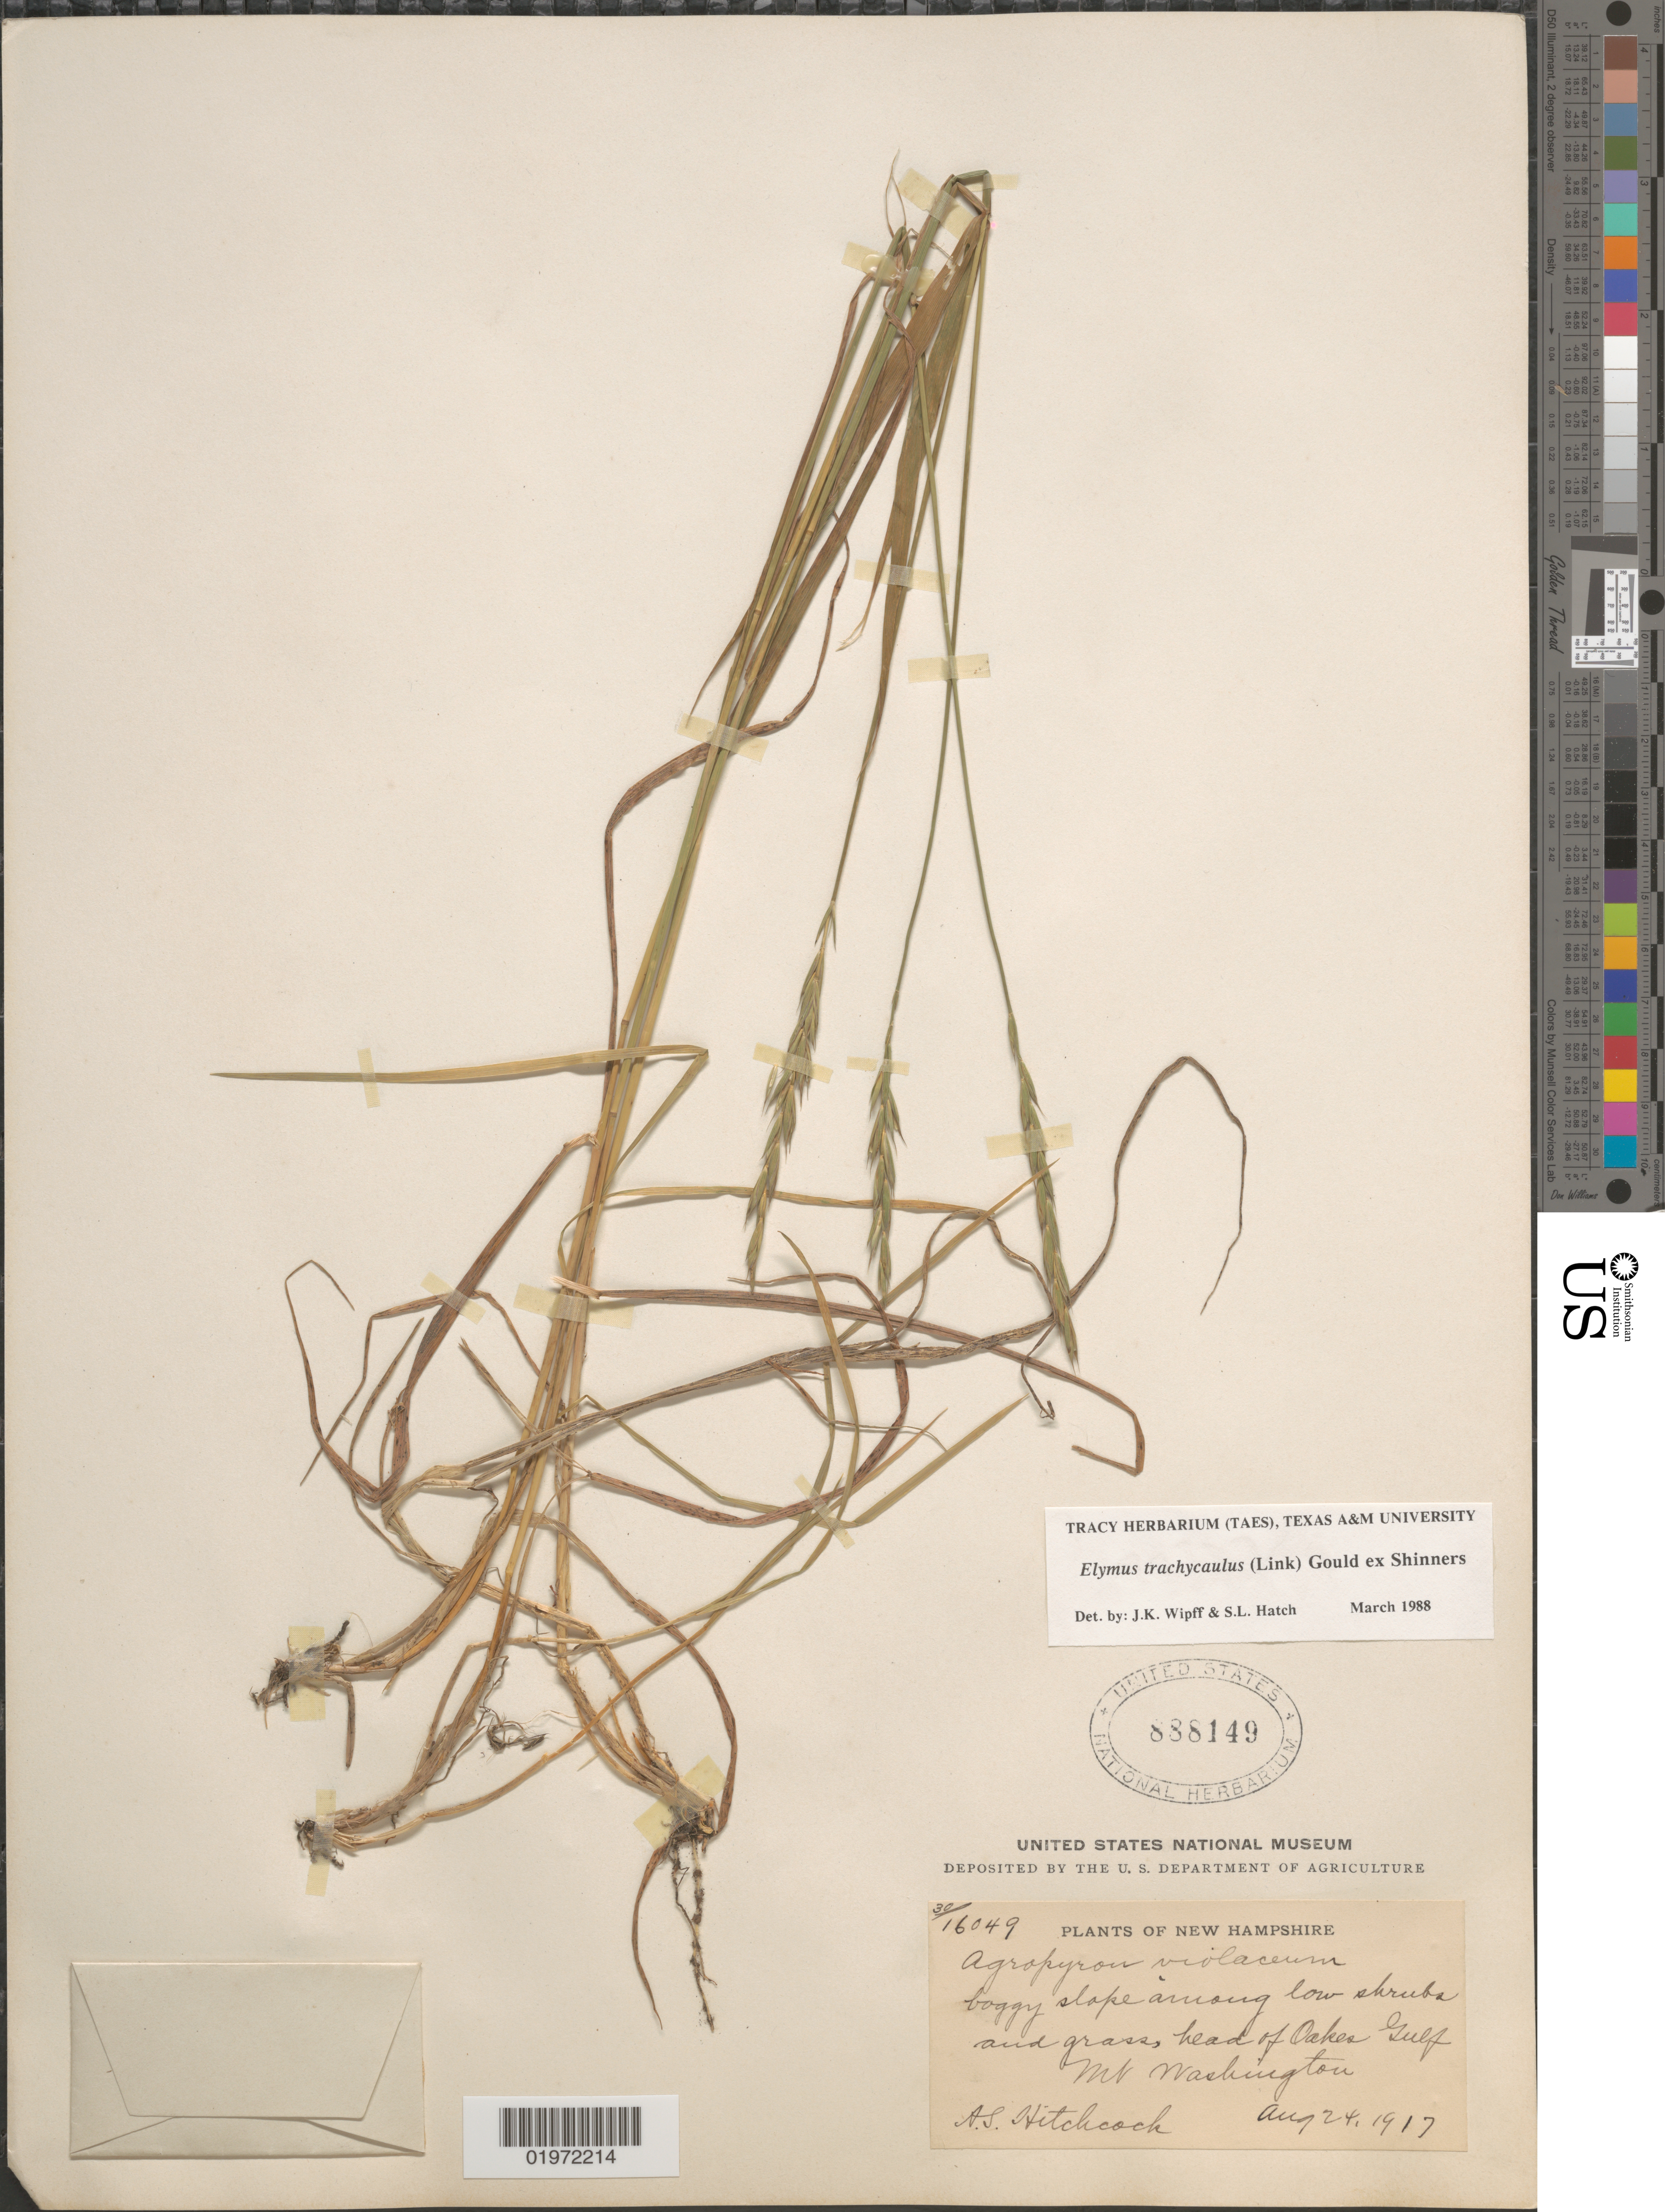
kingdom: Plantae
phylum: Tracheophyta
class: Liliopsida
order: Poales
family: Poaceae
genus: Elymus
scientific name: Elymus trachycaulus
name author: (Link) Gould ex Shinners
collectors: A. S. Hitchcock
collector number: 30/16049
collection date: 1917-08-24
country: United States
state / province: New Hampshire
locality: Boggy slope among low shrubs and grass, head of Oakes Gulf. Mt Washington.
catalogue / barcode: US 888149